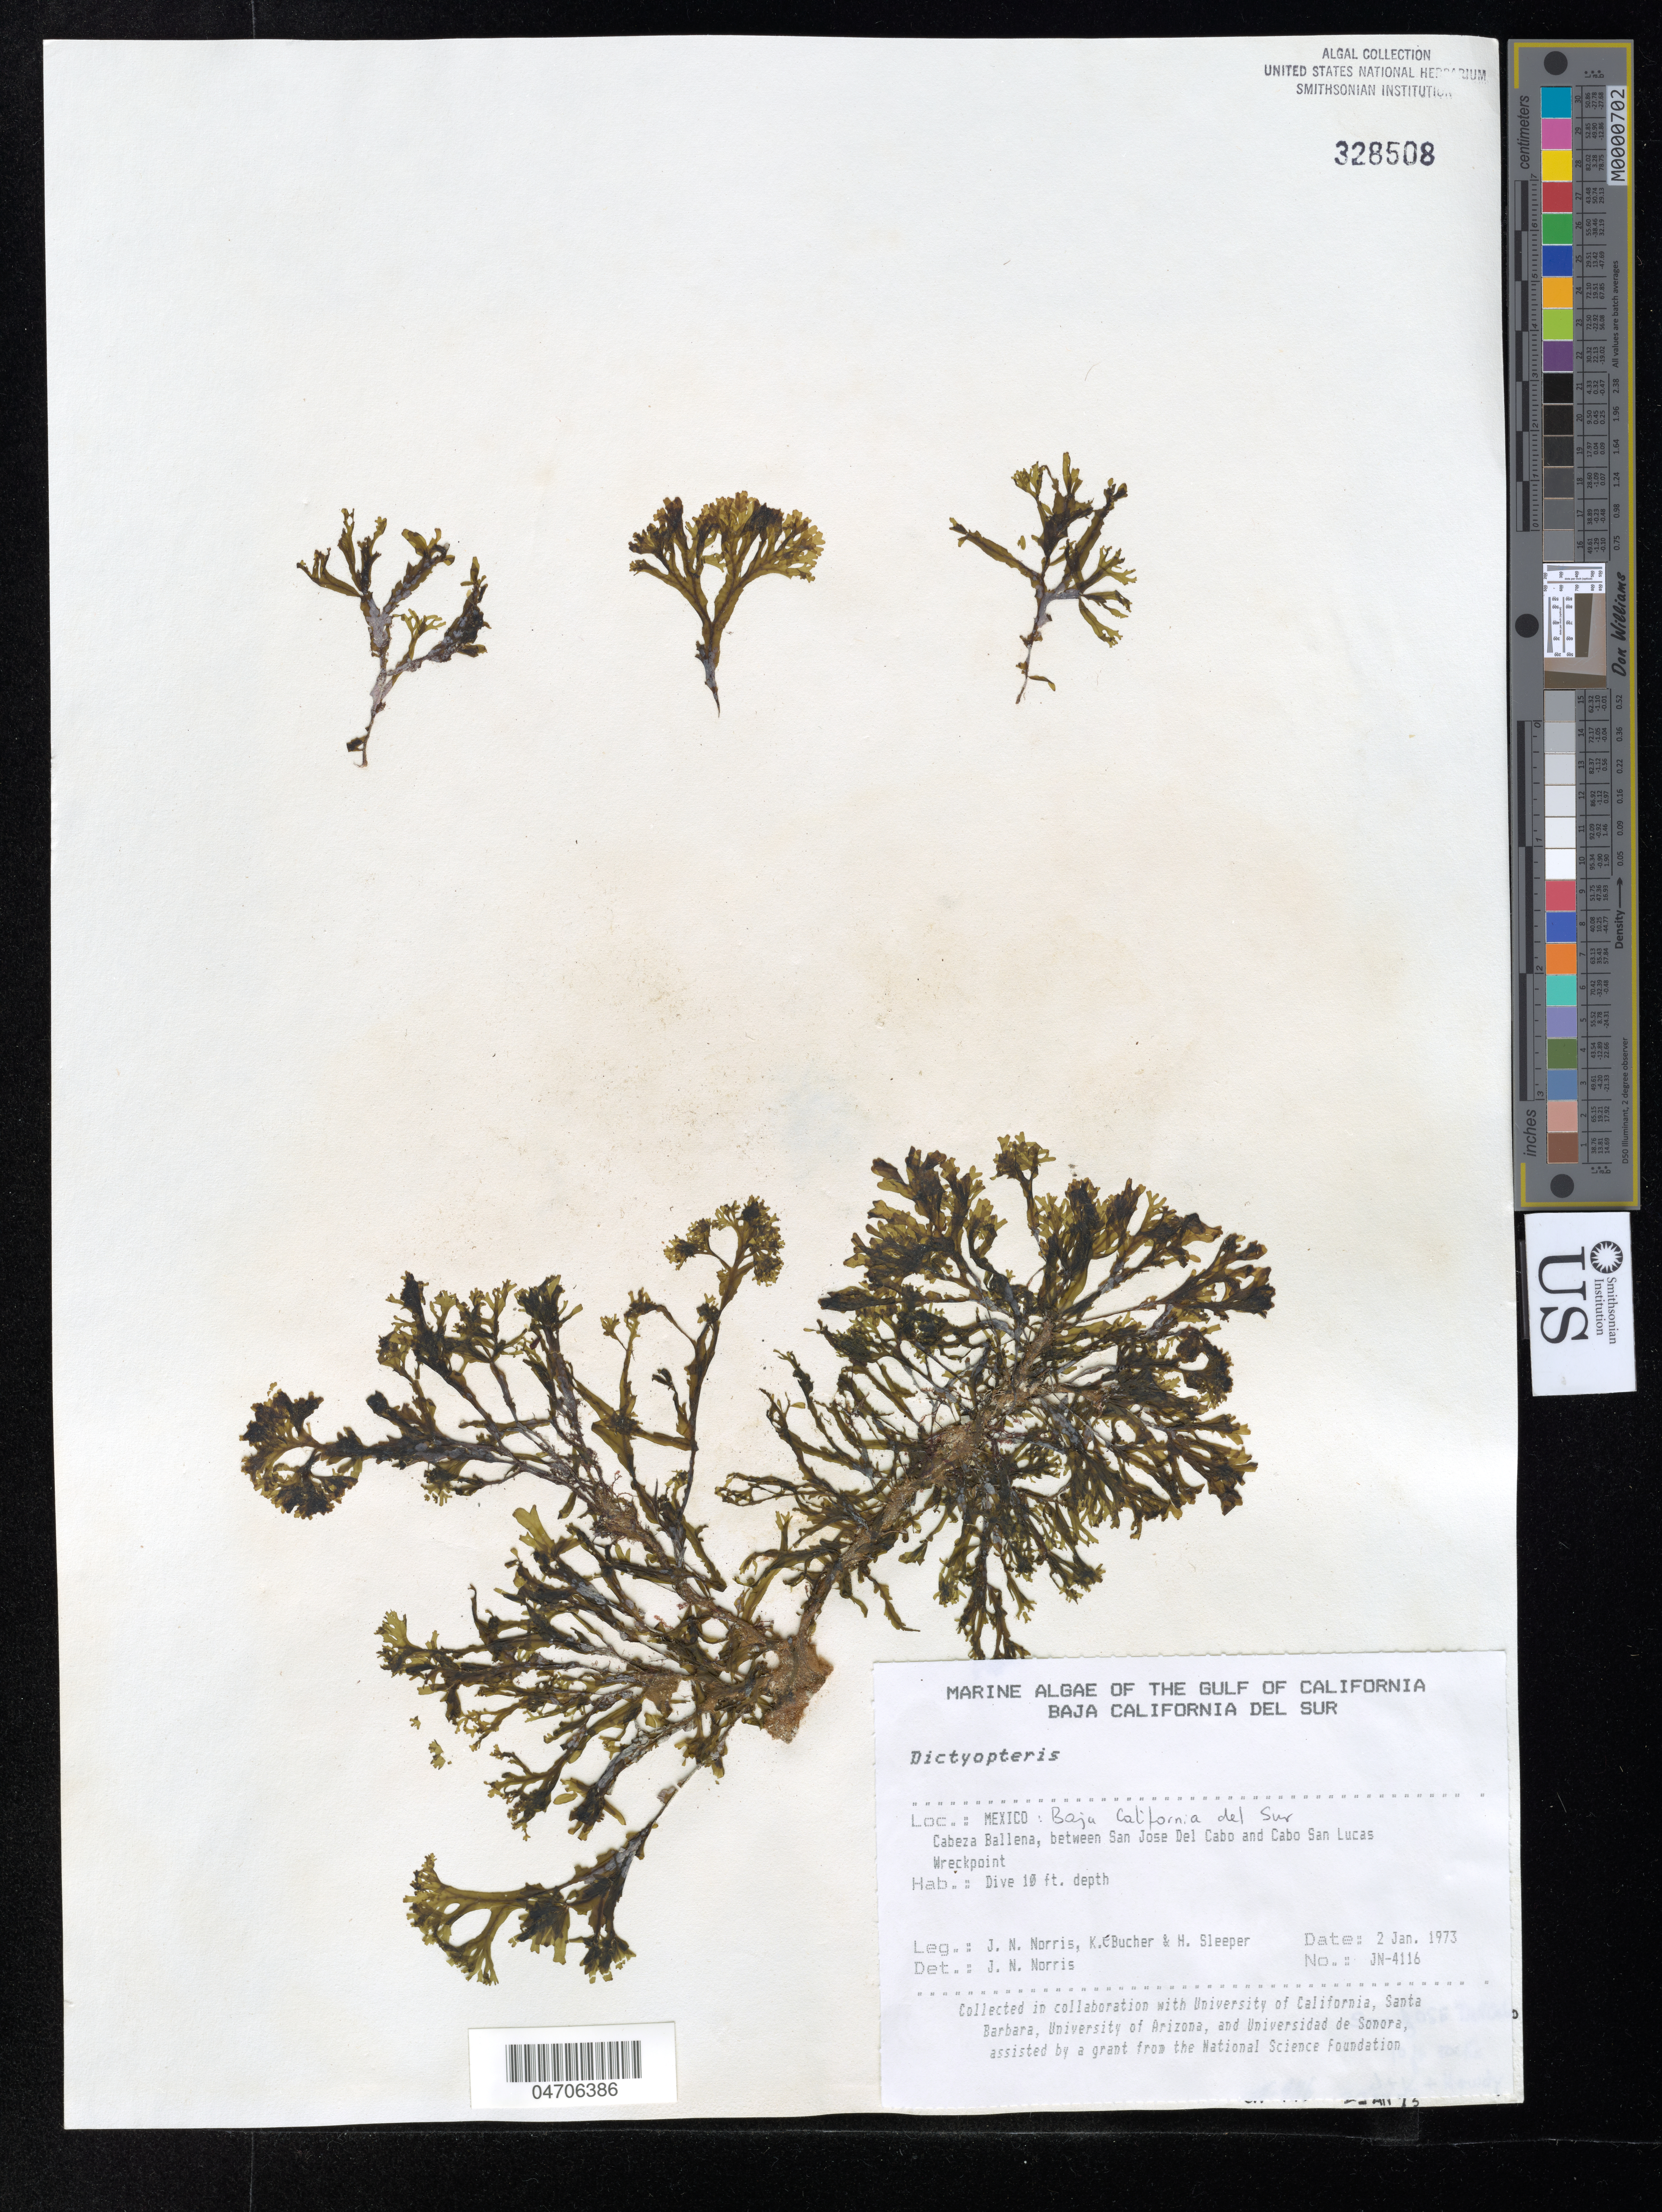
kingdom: Chromista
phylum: Ochrophyta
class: Phaeophyceae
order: Dictyotales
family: Dictyotaceae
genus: Dictyopteris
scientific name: Dictyopteris sp.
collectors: J. Norris, K. E. Bucher & H. Sleeper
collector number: JN-4116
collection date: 1973-01-02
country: Mexico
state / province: Baja California Sur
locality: The Gulf of California. Cabeza Ballena, between San Jose Del Cabo and Cabo San Lucas Wreckpoint.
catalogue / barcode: US 328508